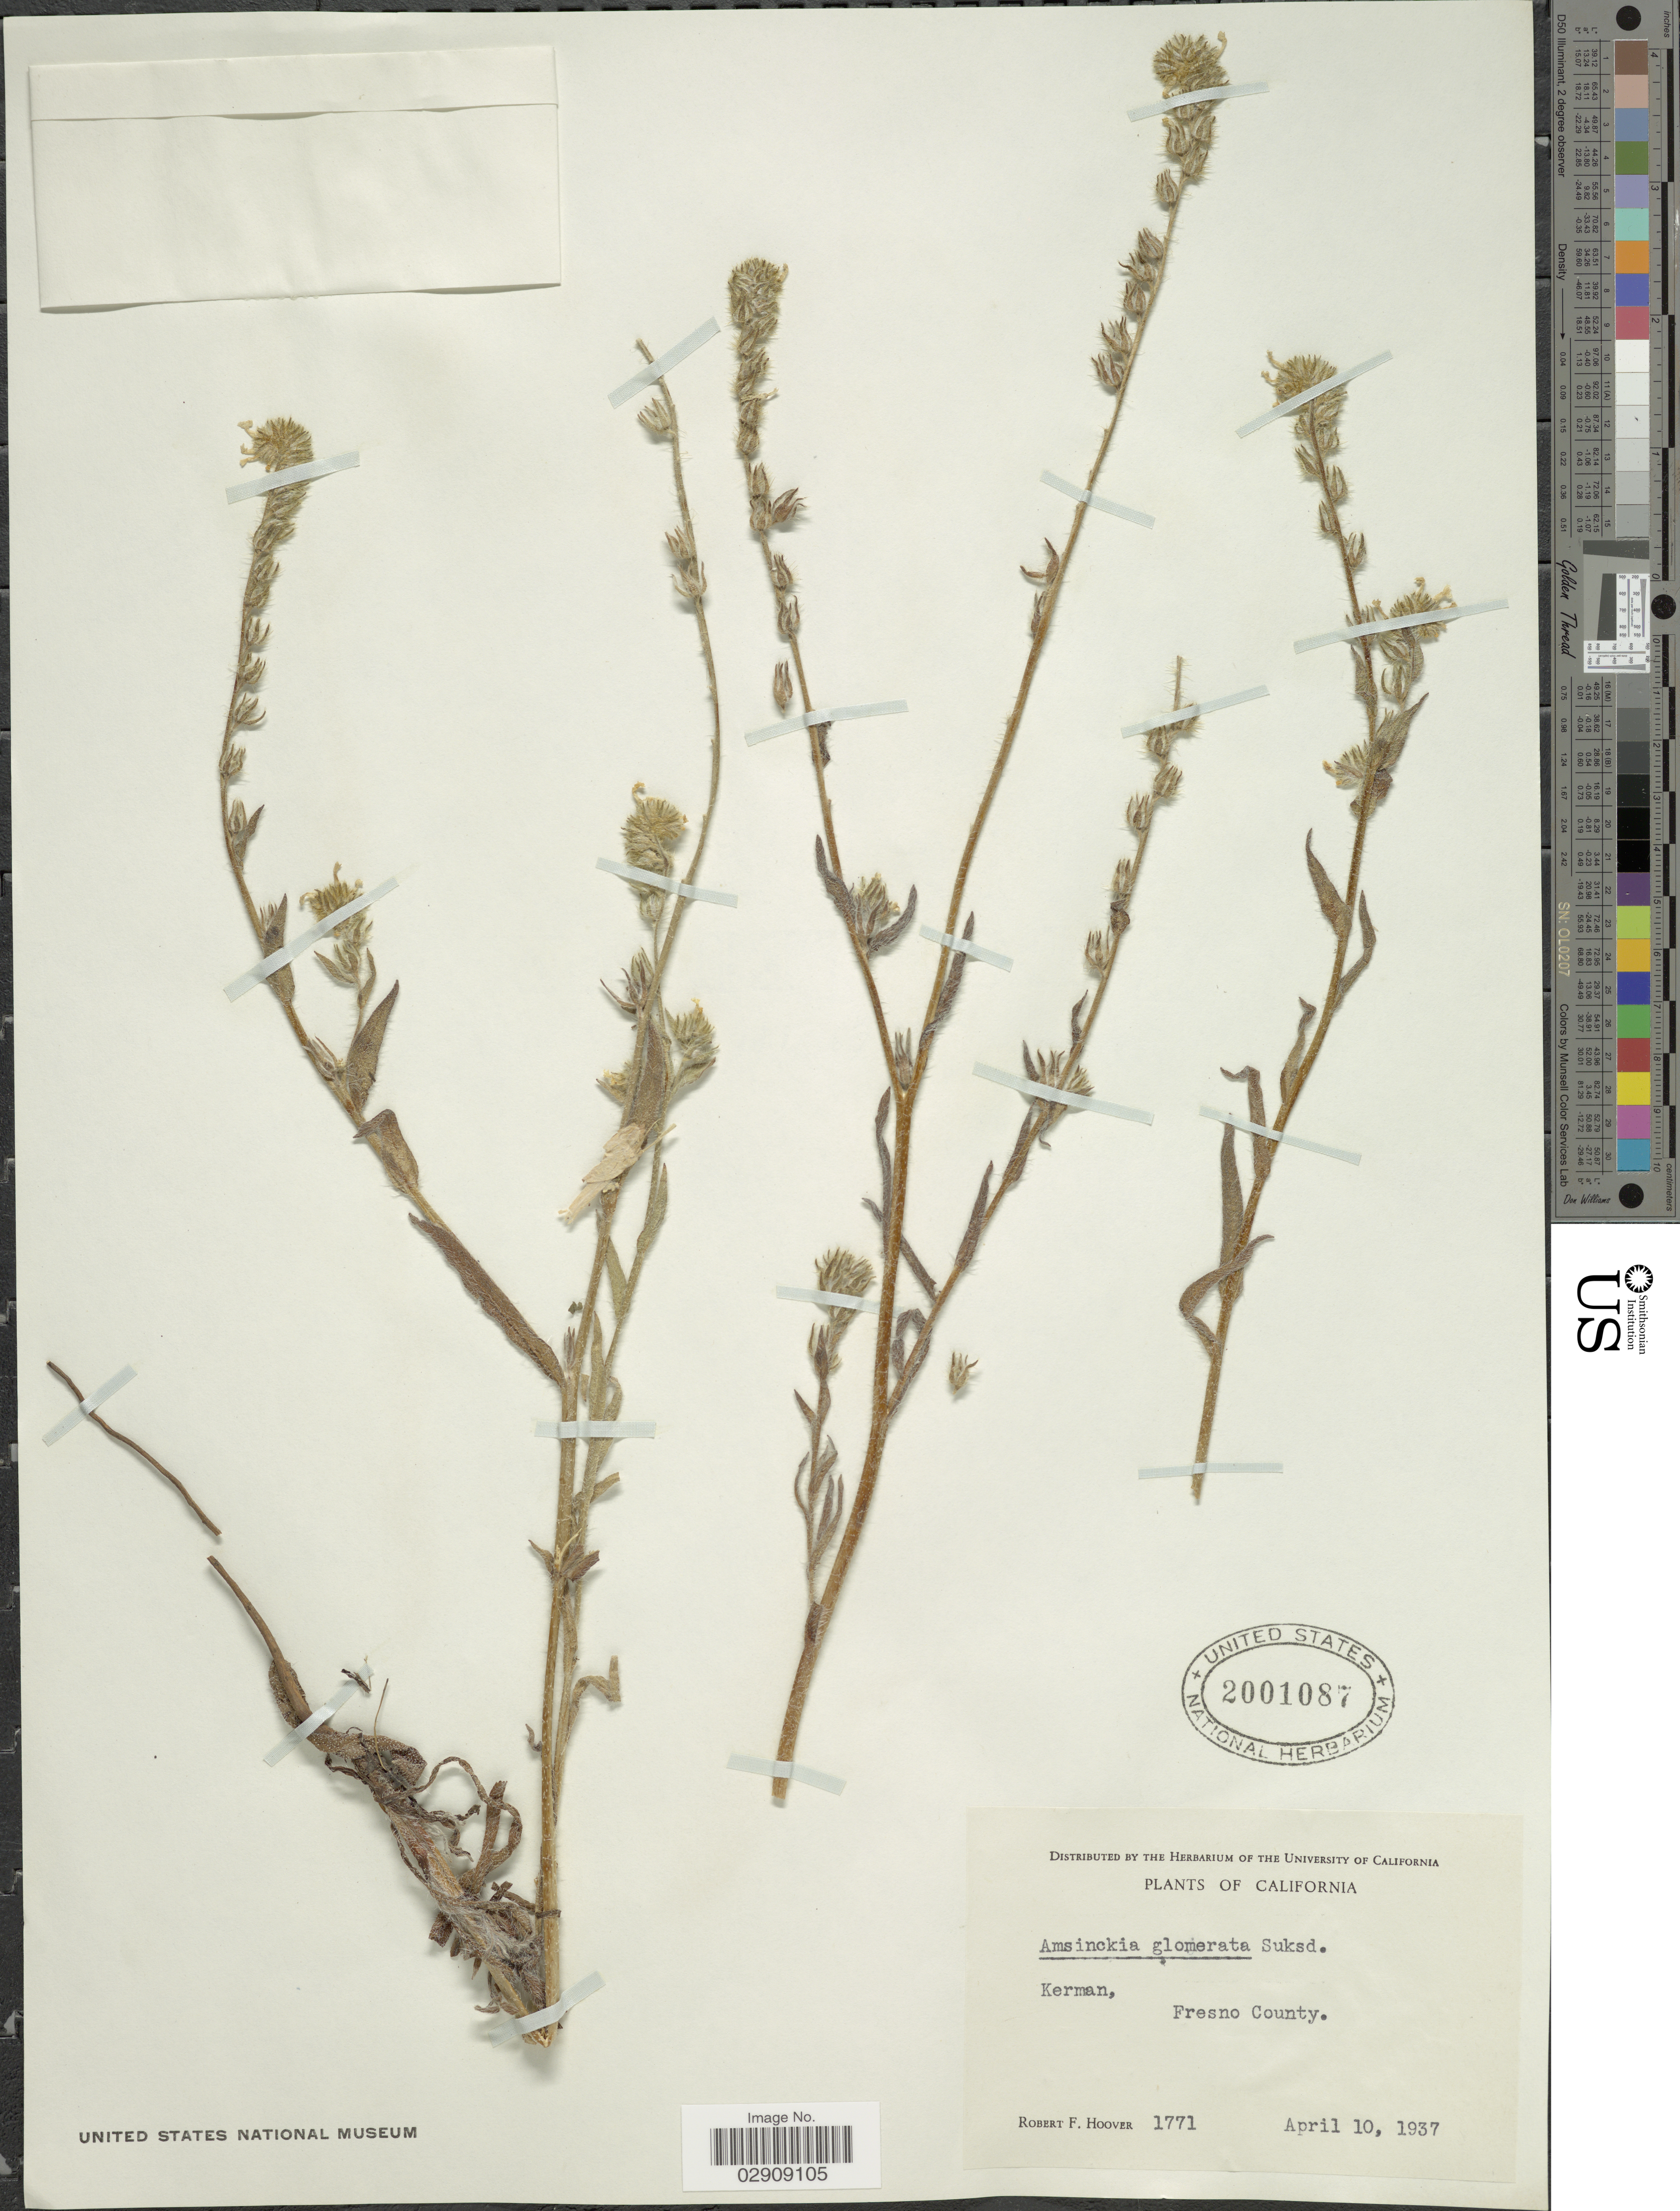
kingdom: Plantae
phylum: Tracheophyta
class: Magnoliopsida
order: Boraginales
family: Boraginaceae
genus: Amsinckia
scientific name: Amsinckia lycopsoides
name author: Lehm.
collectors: R. F. Hoover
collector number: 1771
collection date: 1937-04-10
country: United States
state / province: California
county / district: Fresno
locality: Kerman, Fresno County.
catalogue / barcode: US 2001087